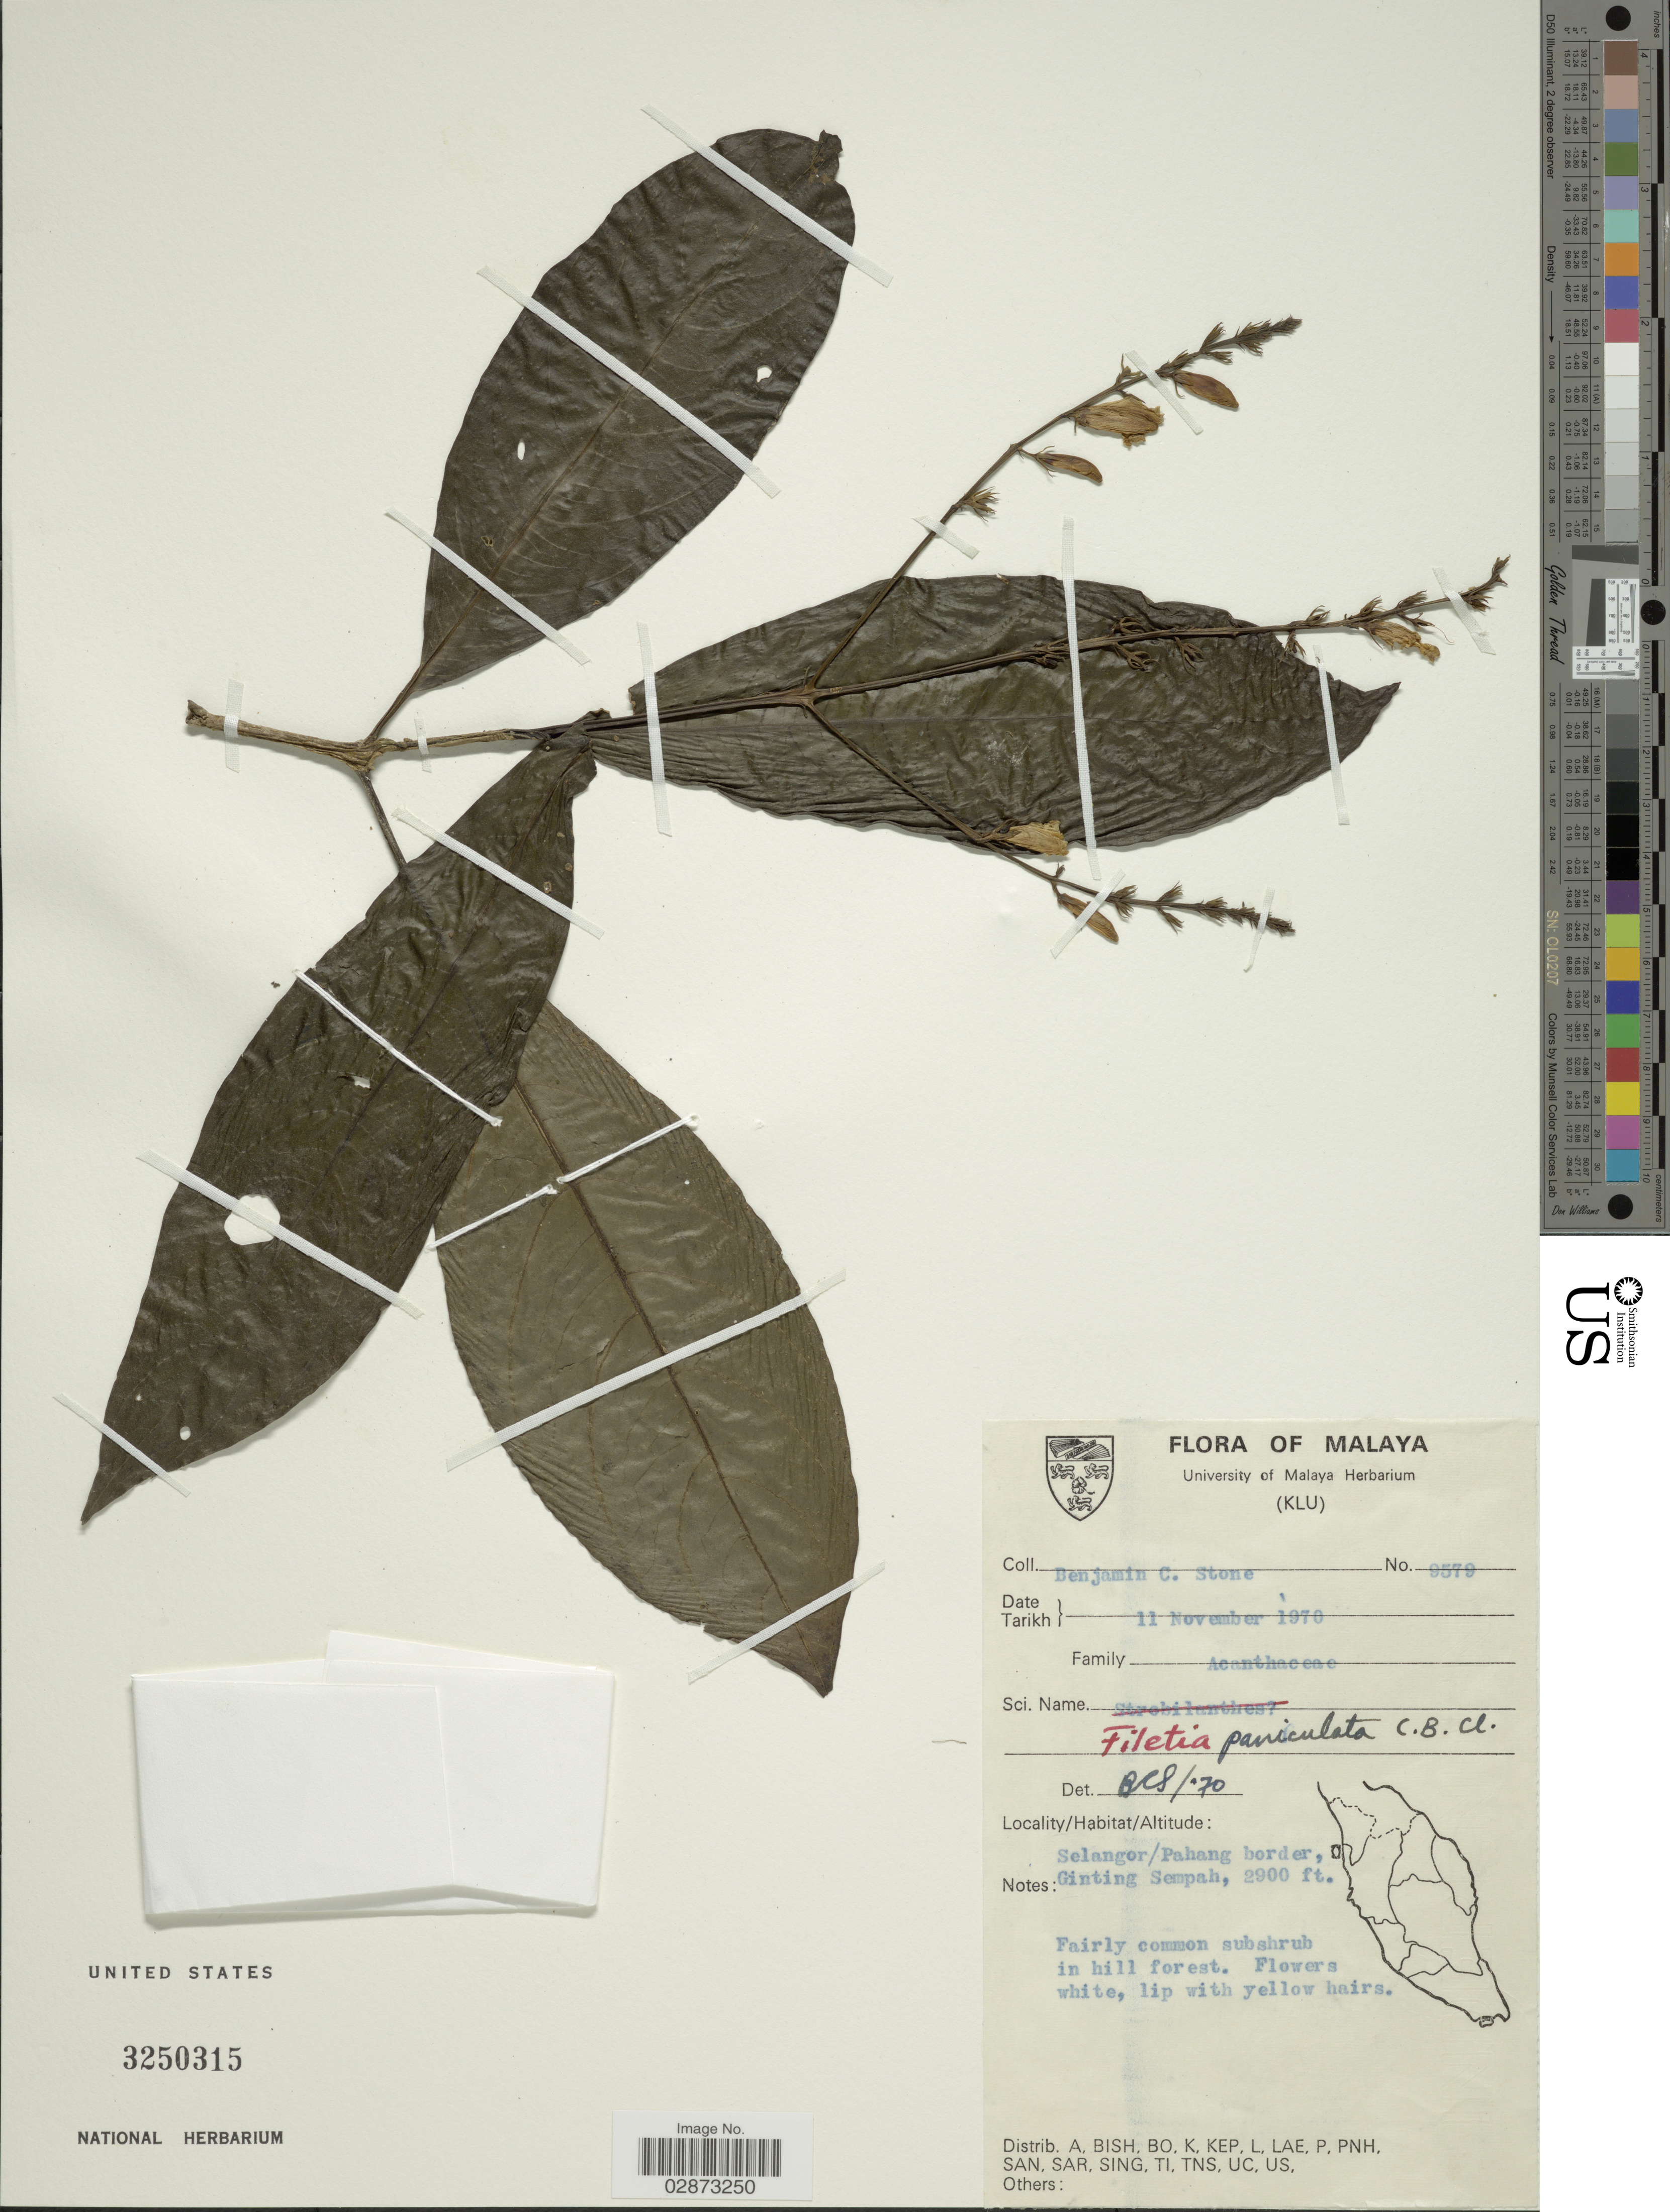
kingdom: Plantae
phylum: Tracheophyta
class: Magnoliopsida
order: Lamiales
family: Acanthaceae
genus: Filetia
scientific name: Filetia paniculata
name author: C.B. Clarke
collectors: B. C. Stone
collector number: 9579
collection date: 1970-11-11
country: Malaysia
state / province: Selangor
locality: Malaya. Pahang border, Ginting Sempah.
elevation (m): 884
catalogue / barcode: US 3250315